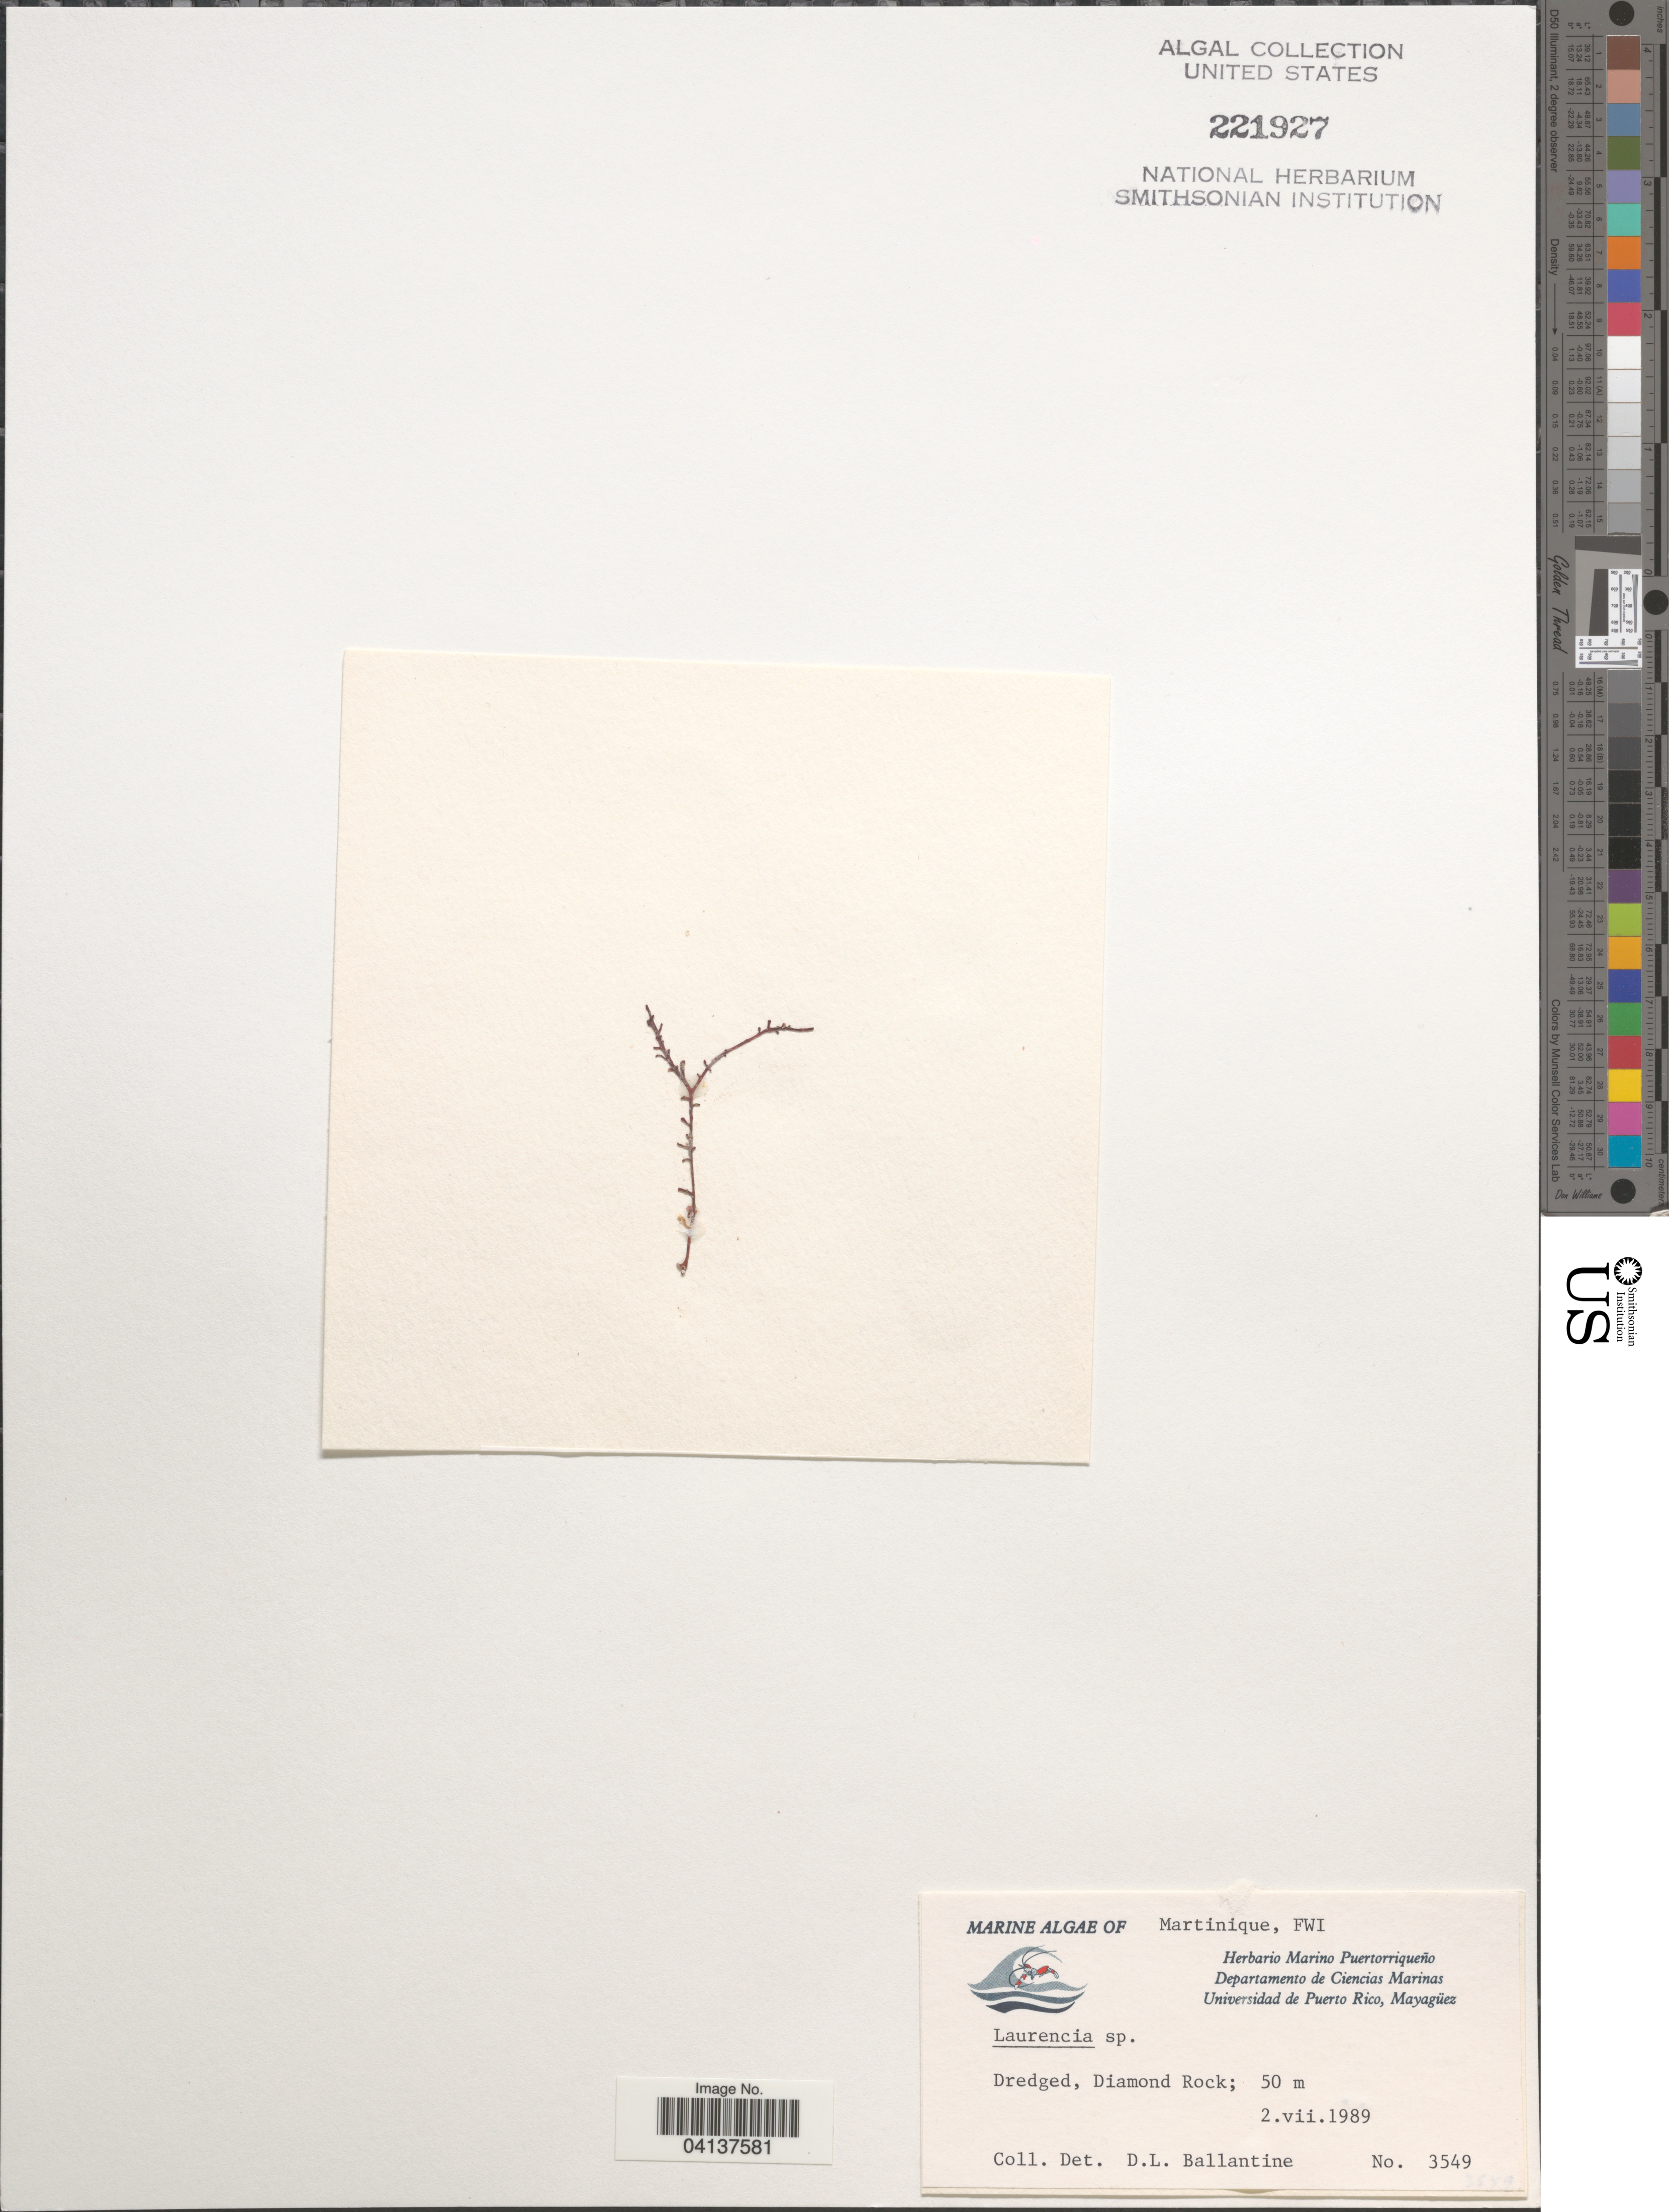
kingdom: Plantae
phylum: Rhodophyta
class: Florideophyceae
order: Ceramiales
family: Rhodomelaceae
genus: Laurencia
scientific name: Laurencia sp.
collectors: D.L. Ballantine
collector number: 3549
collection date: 1989-07-02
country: Martinique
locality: Dredged, Diamond Rock.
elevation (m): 50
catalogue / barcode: US 221927